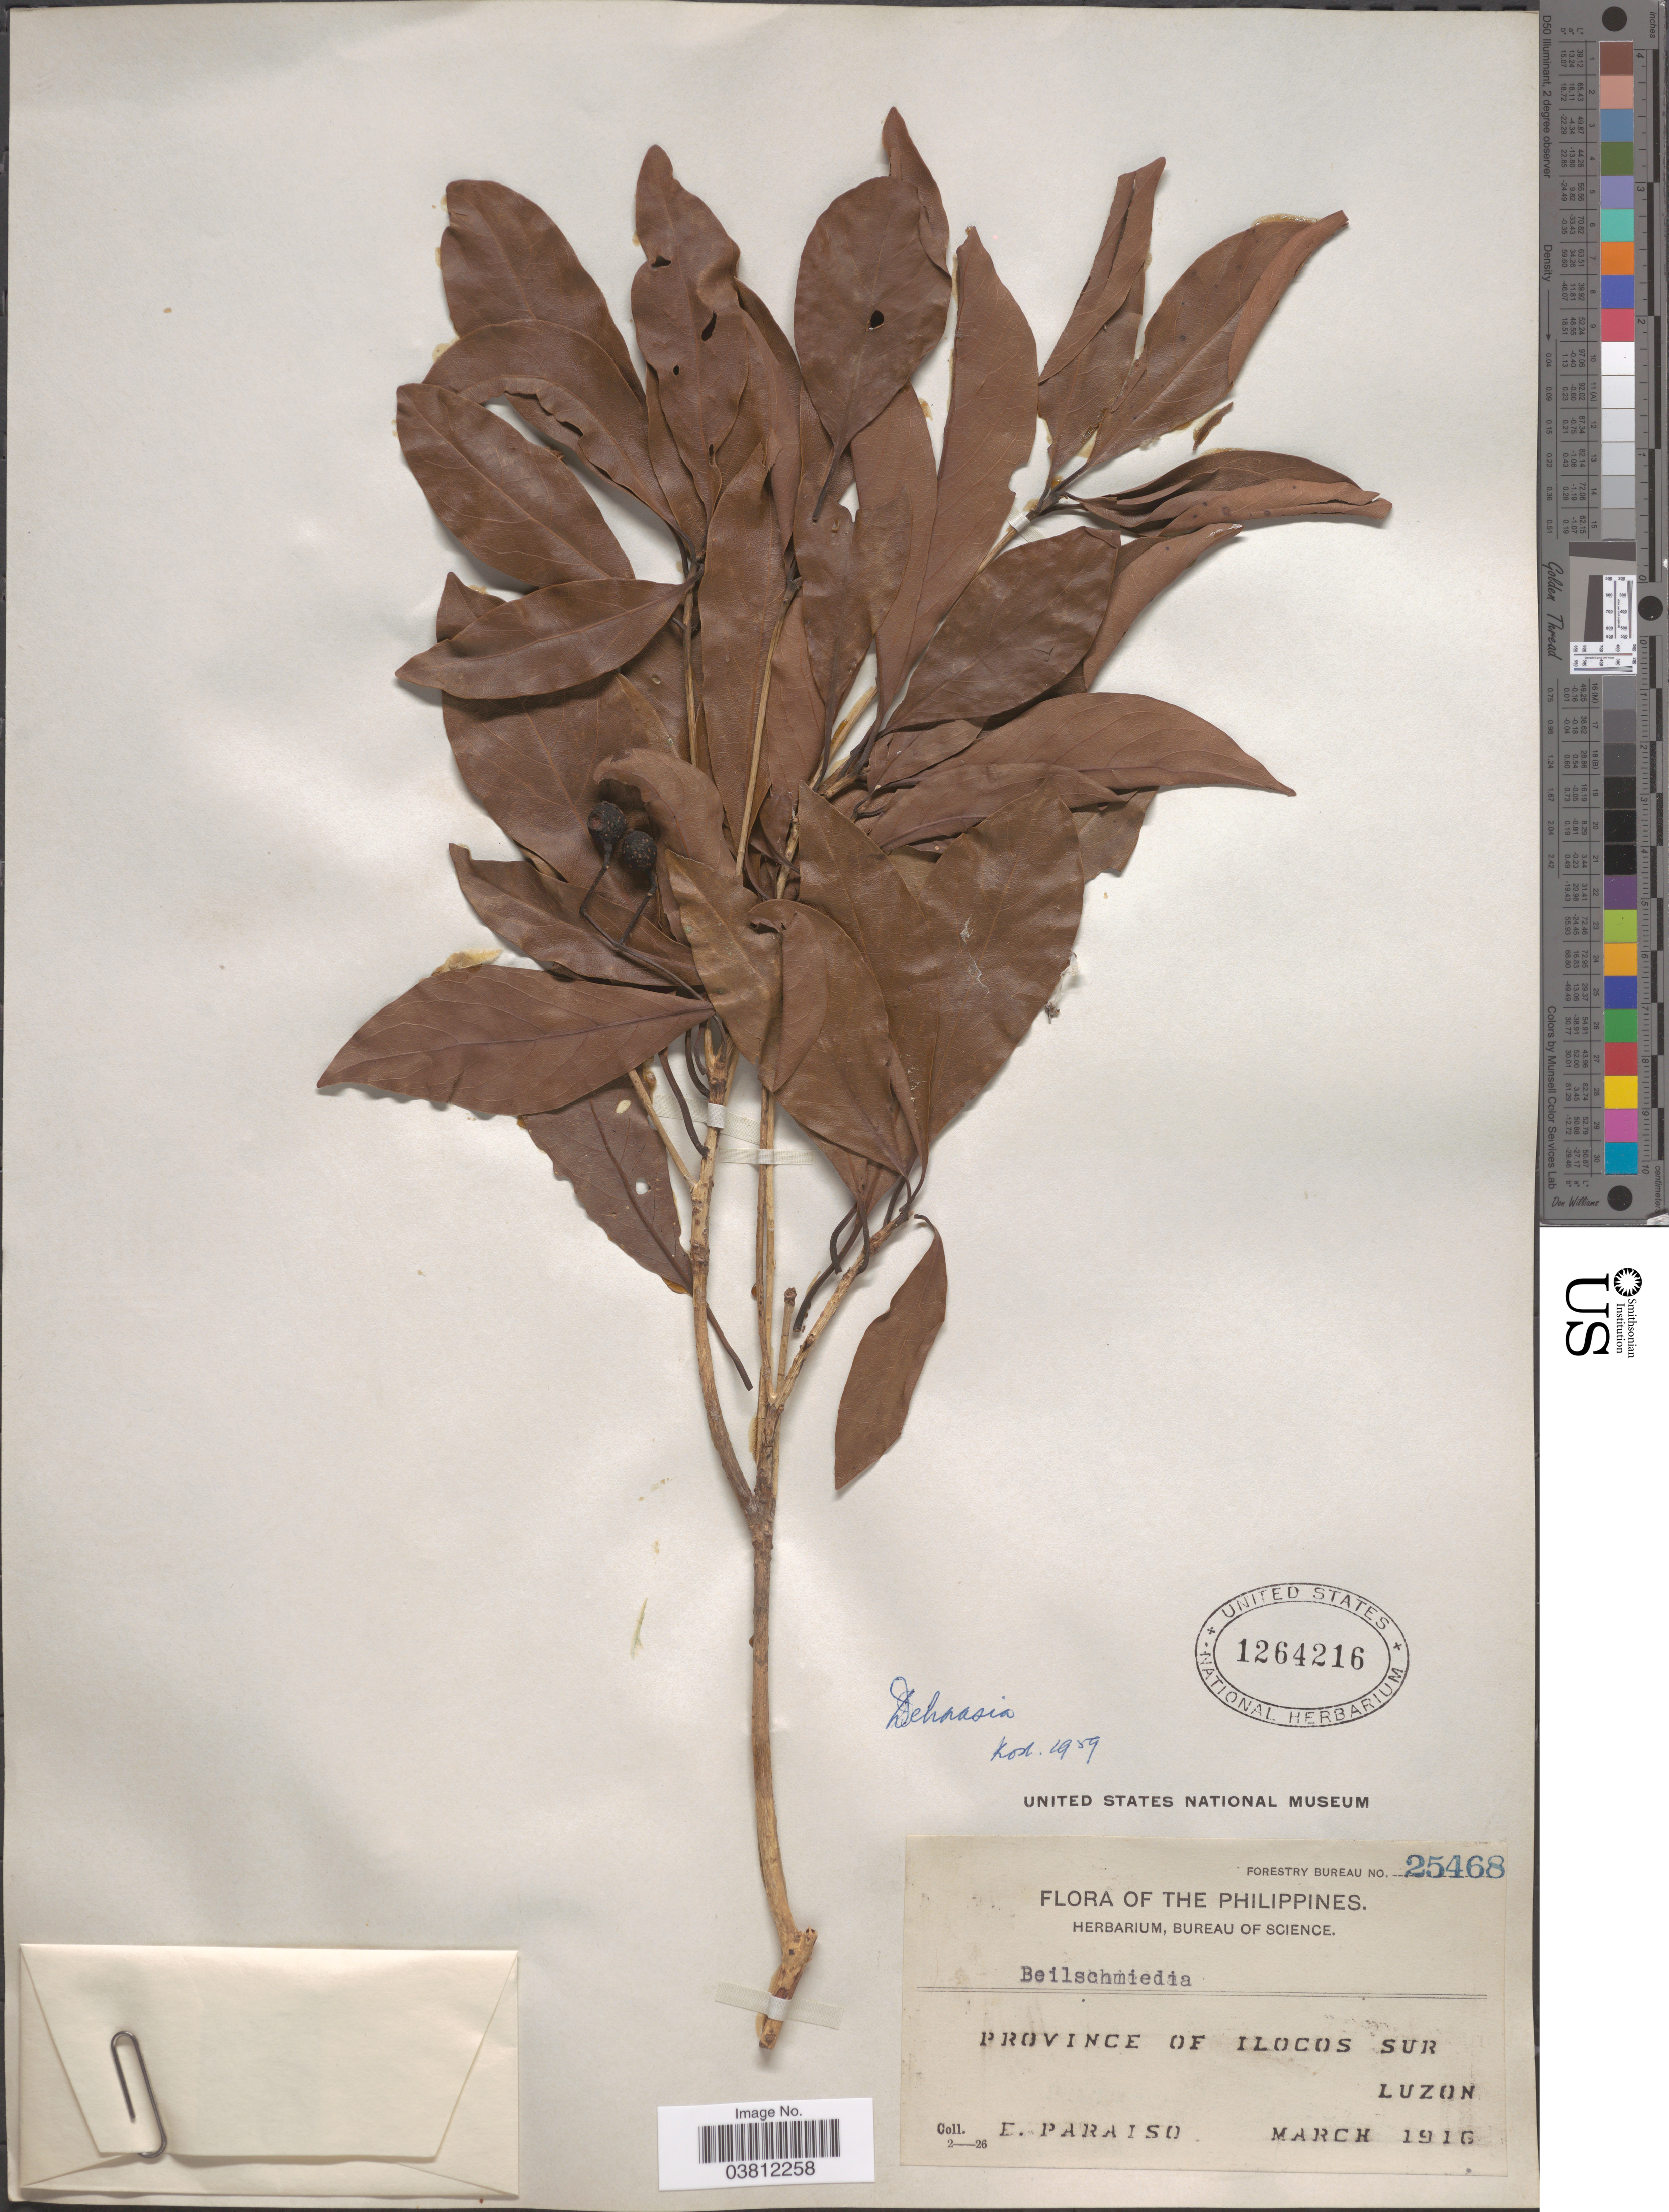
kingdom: Plantae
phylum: Tracheophyta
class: Magnoliopsida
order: Laurales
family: Lauraceae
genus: Dehaasia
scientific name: Dehaasia sp.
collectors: E. Paraiso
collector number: Forestry Bureau 25468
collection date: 1916-03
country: Philippines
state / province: Ilocos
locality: Province of Ilocos Sur. Luzon.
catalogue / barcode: US 1264216